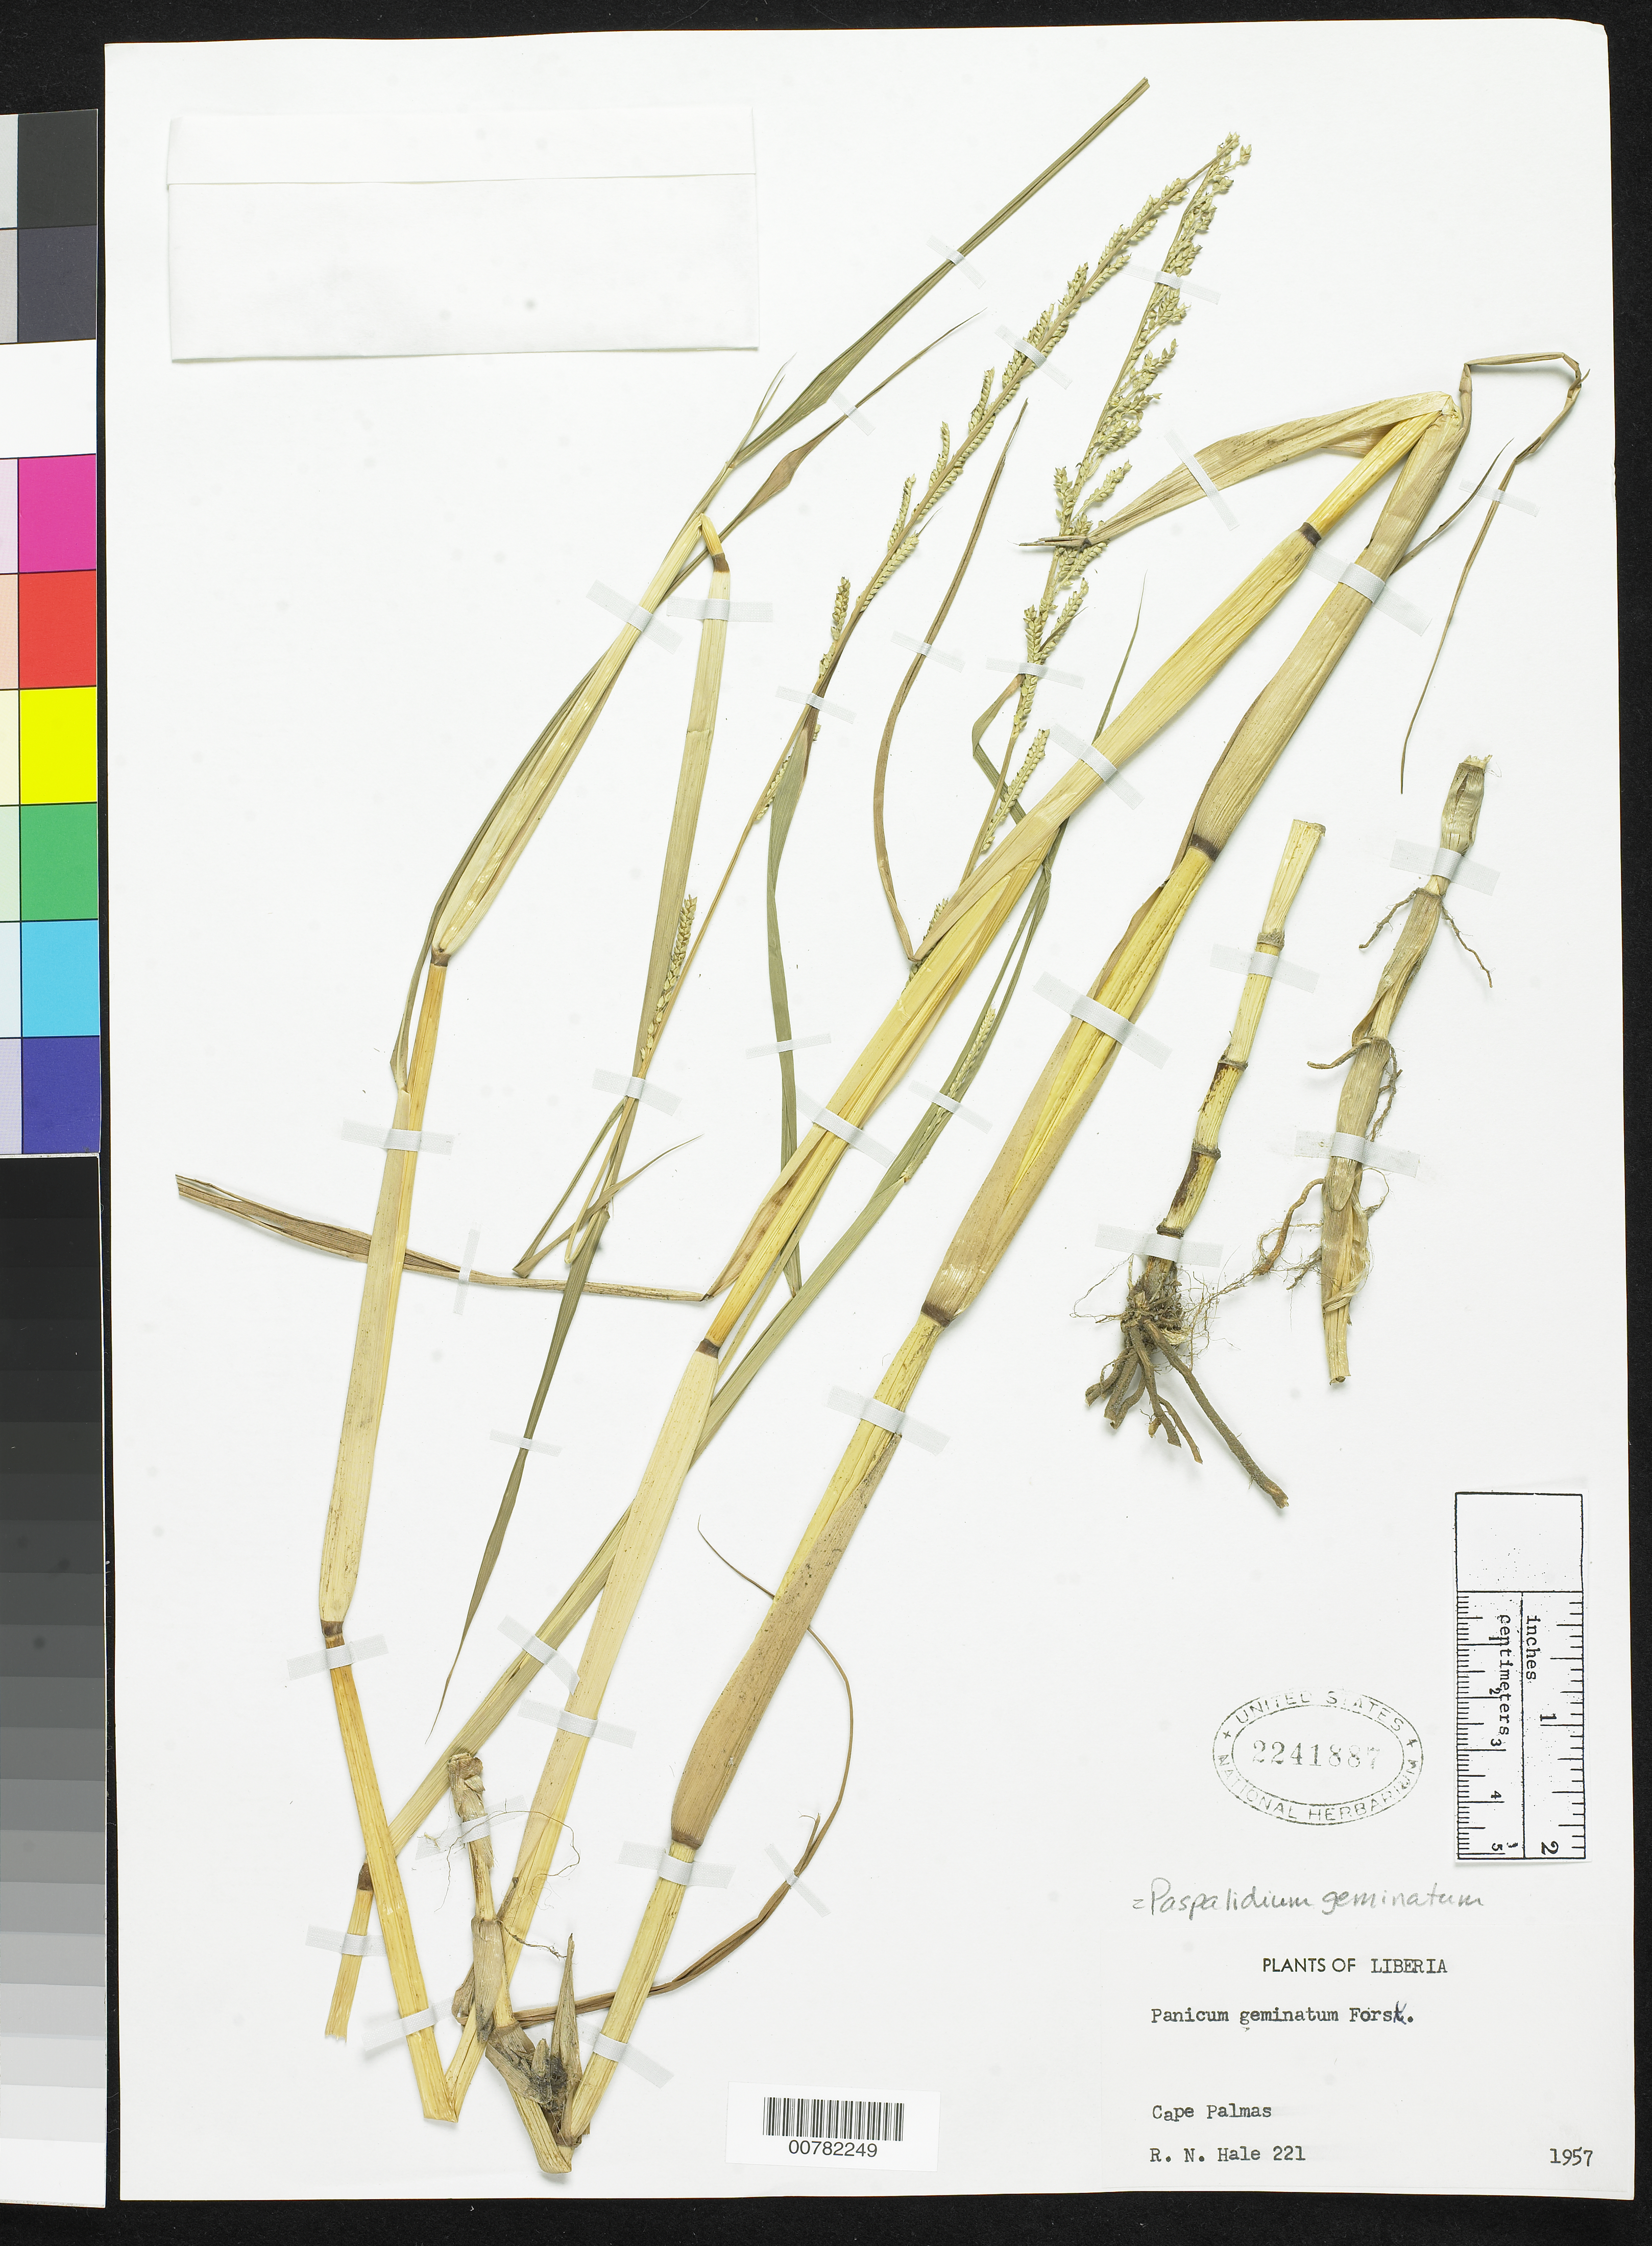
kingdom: Plantae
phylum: Tracheophyta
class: Liliopsida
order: Poales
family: Poaceae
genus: Paspalidium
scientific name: Paspalidium geminatum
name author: (Forssk.) Stapf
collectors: R. N. Hale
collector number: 221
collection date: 1957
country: Liberia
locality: Cape Palmas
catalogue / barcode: US 2241887